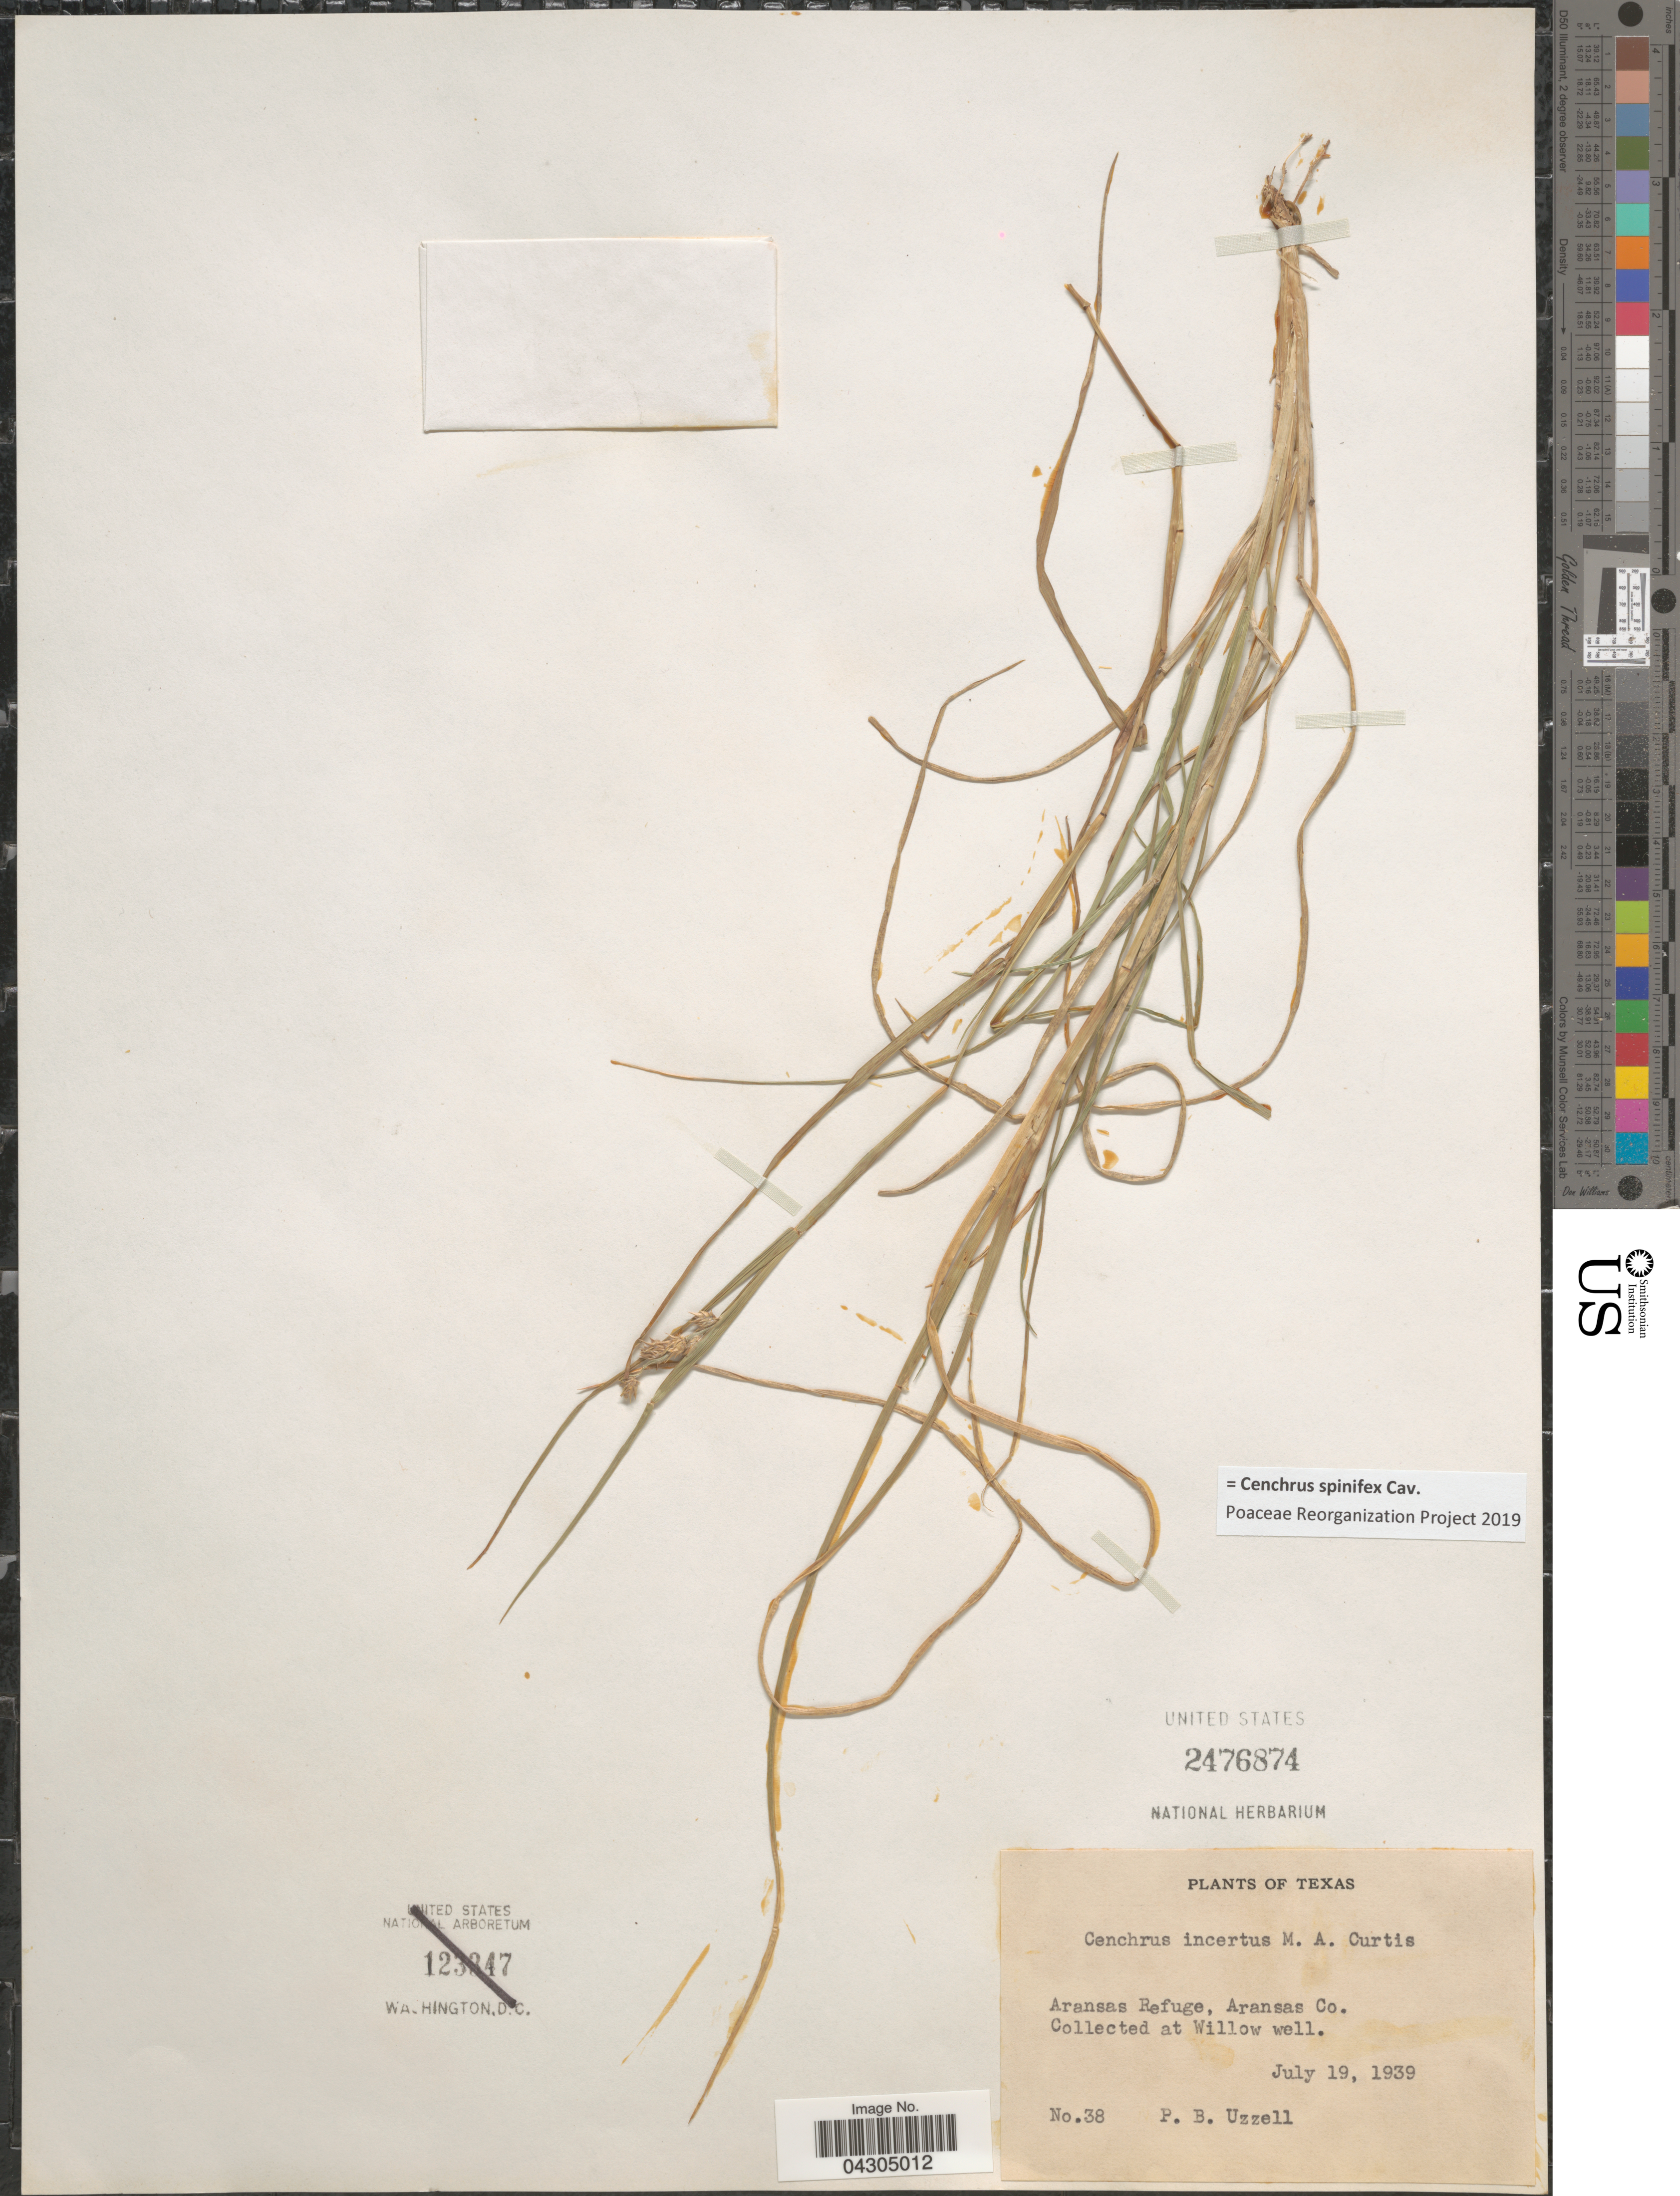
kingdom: Plantae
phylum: Tracheophyta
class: Liliopsida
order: Poales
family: Poaceae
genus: Cenchrus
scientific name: Cenchrus spinifex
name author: Cav.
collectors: P. Uzzell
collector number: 38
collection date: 1939-07-19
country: United States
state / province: Texas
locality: Aransas Refuge, Aransas Co. At Willow well.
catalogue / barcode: US 2476874